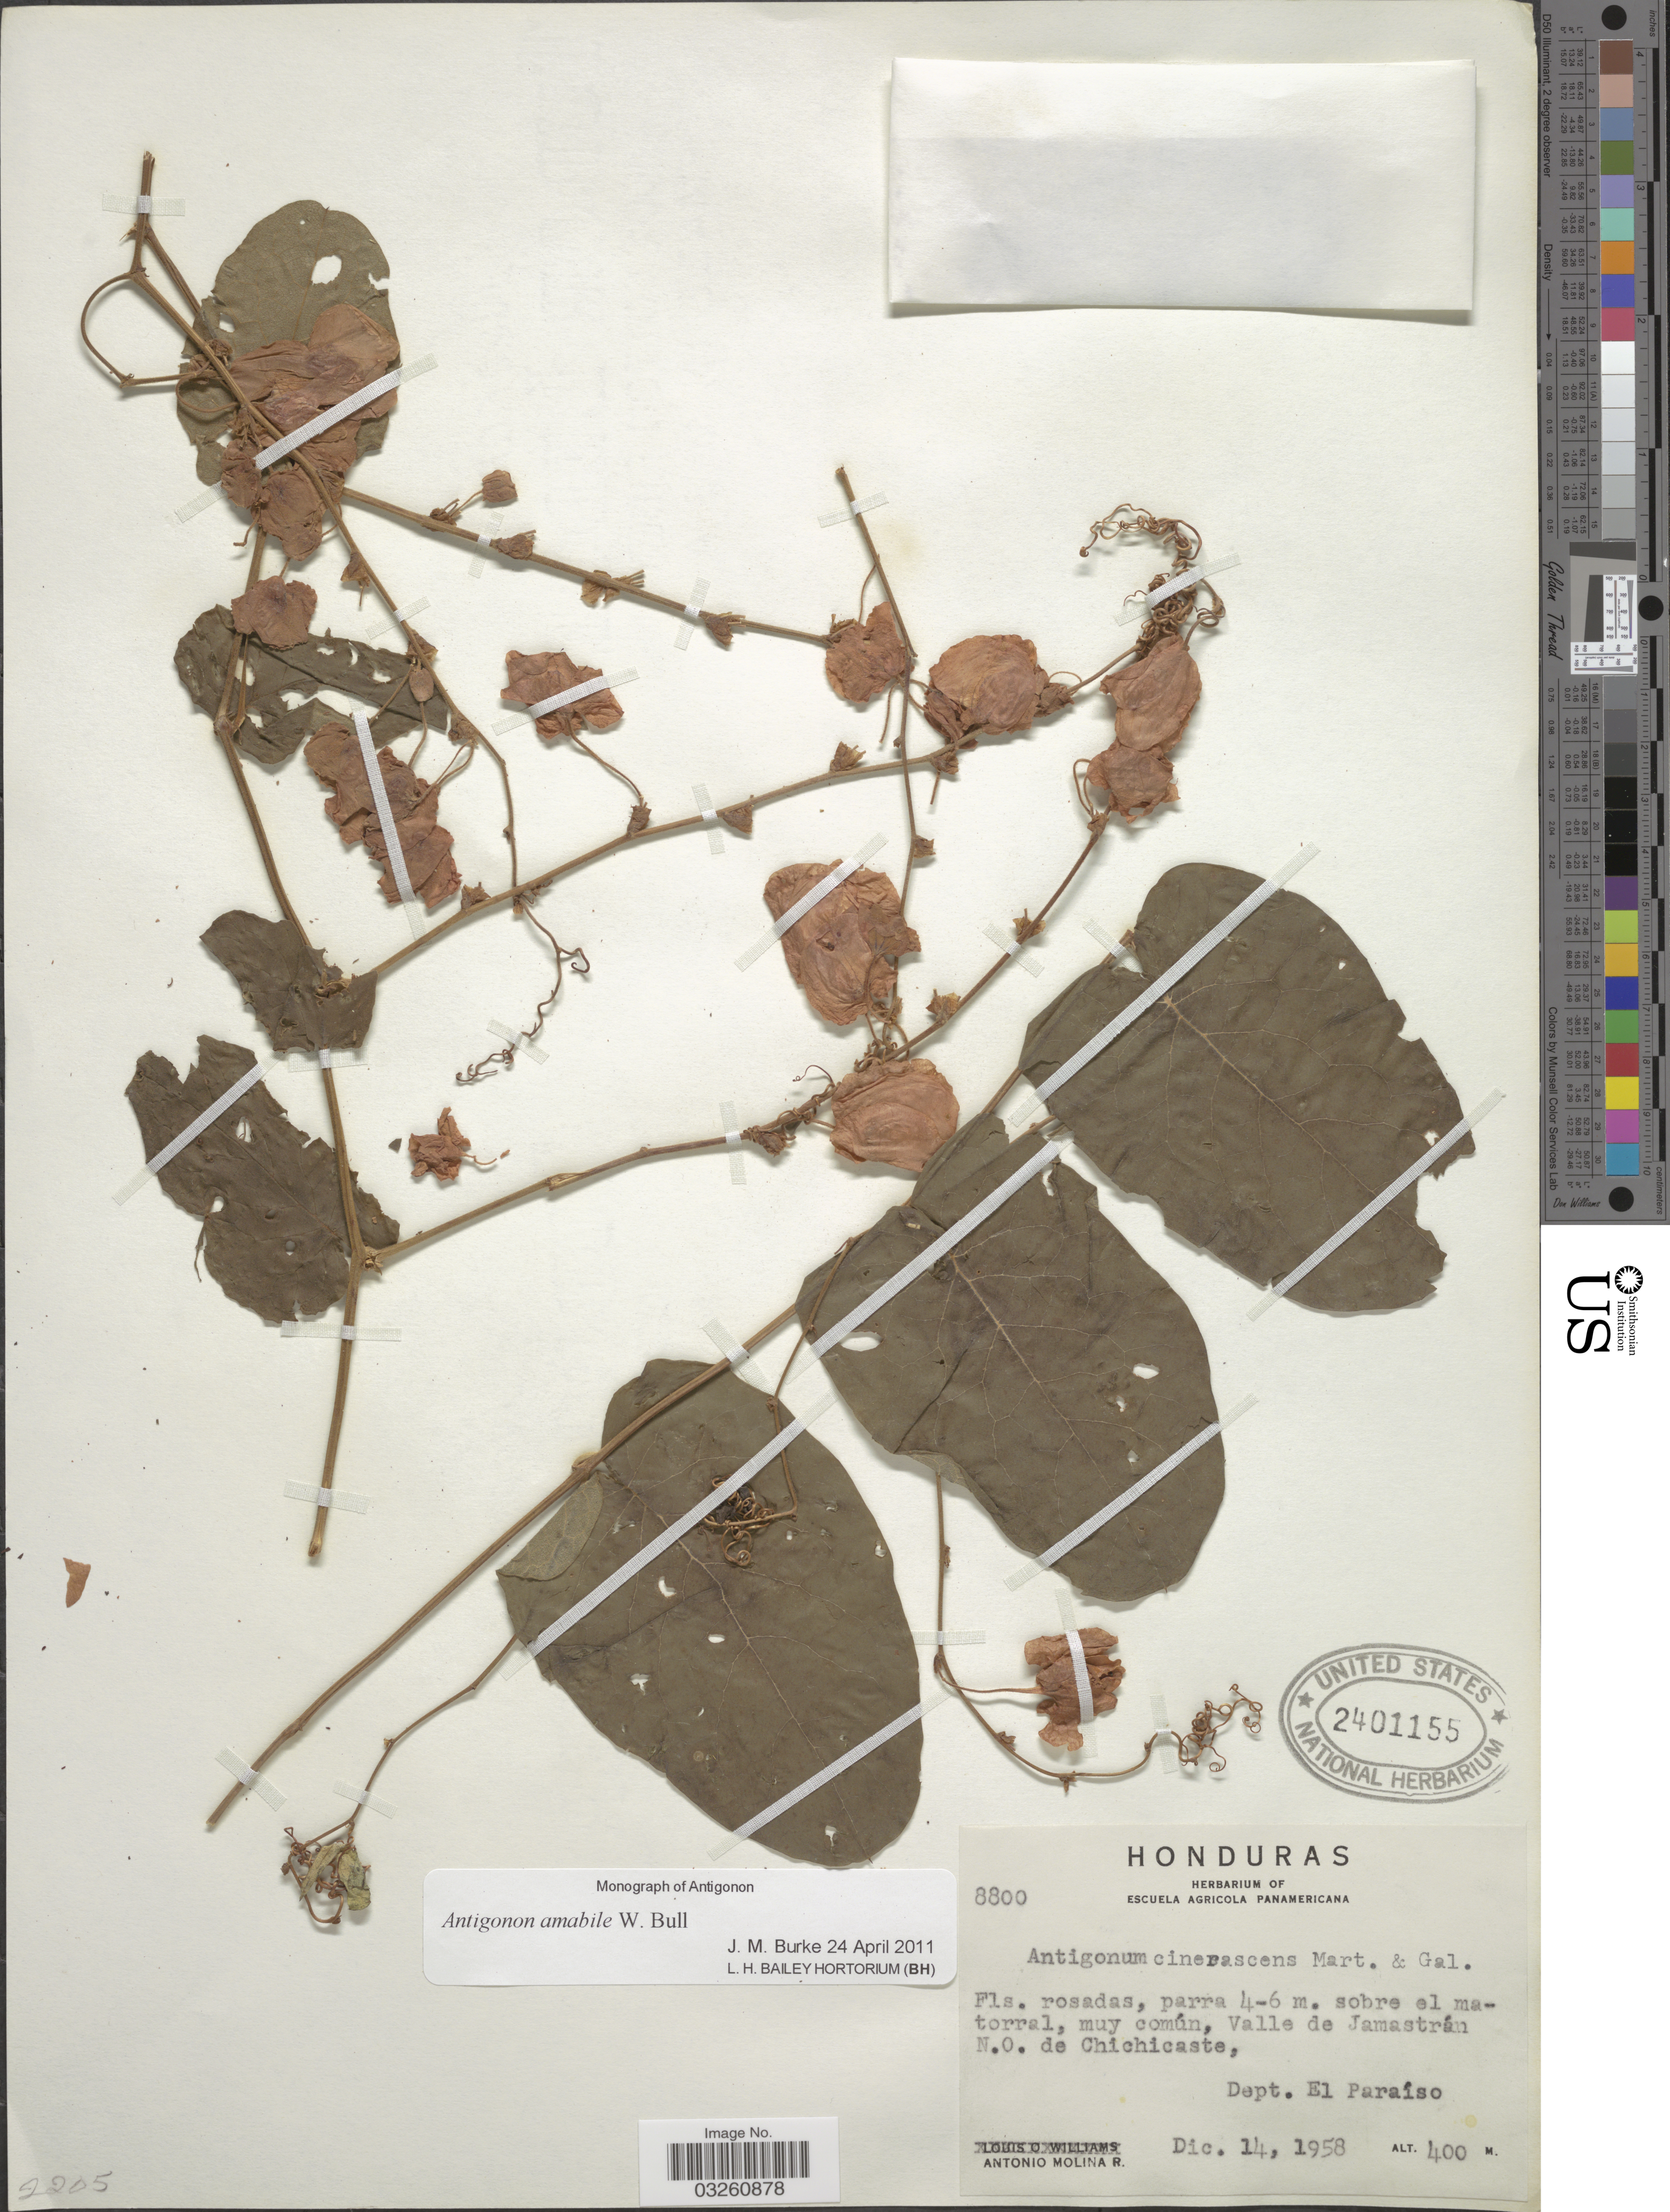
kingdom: Plantae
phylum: Tracheophyta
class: Magnoliopsida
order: Caryophyllales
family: Polygonaceae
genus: Antigonon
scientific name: Antigonon amabile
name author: W. Bull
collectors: A. Molina R.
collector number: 8800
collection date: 1958-12-14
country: Honduras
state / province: El Paraíso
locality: Valle de Jamastrán, N.O. de Chichicaste, Dept. El Paraíso.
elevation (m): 400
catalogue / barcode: US 2401155